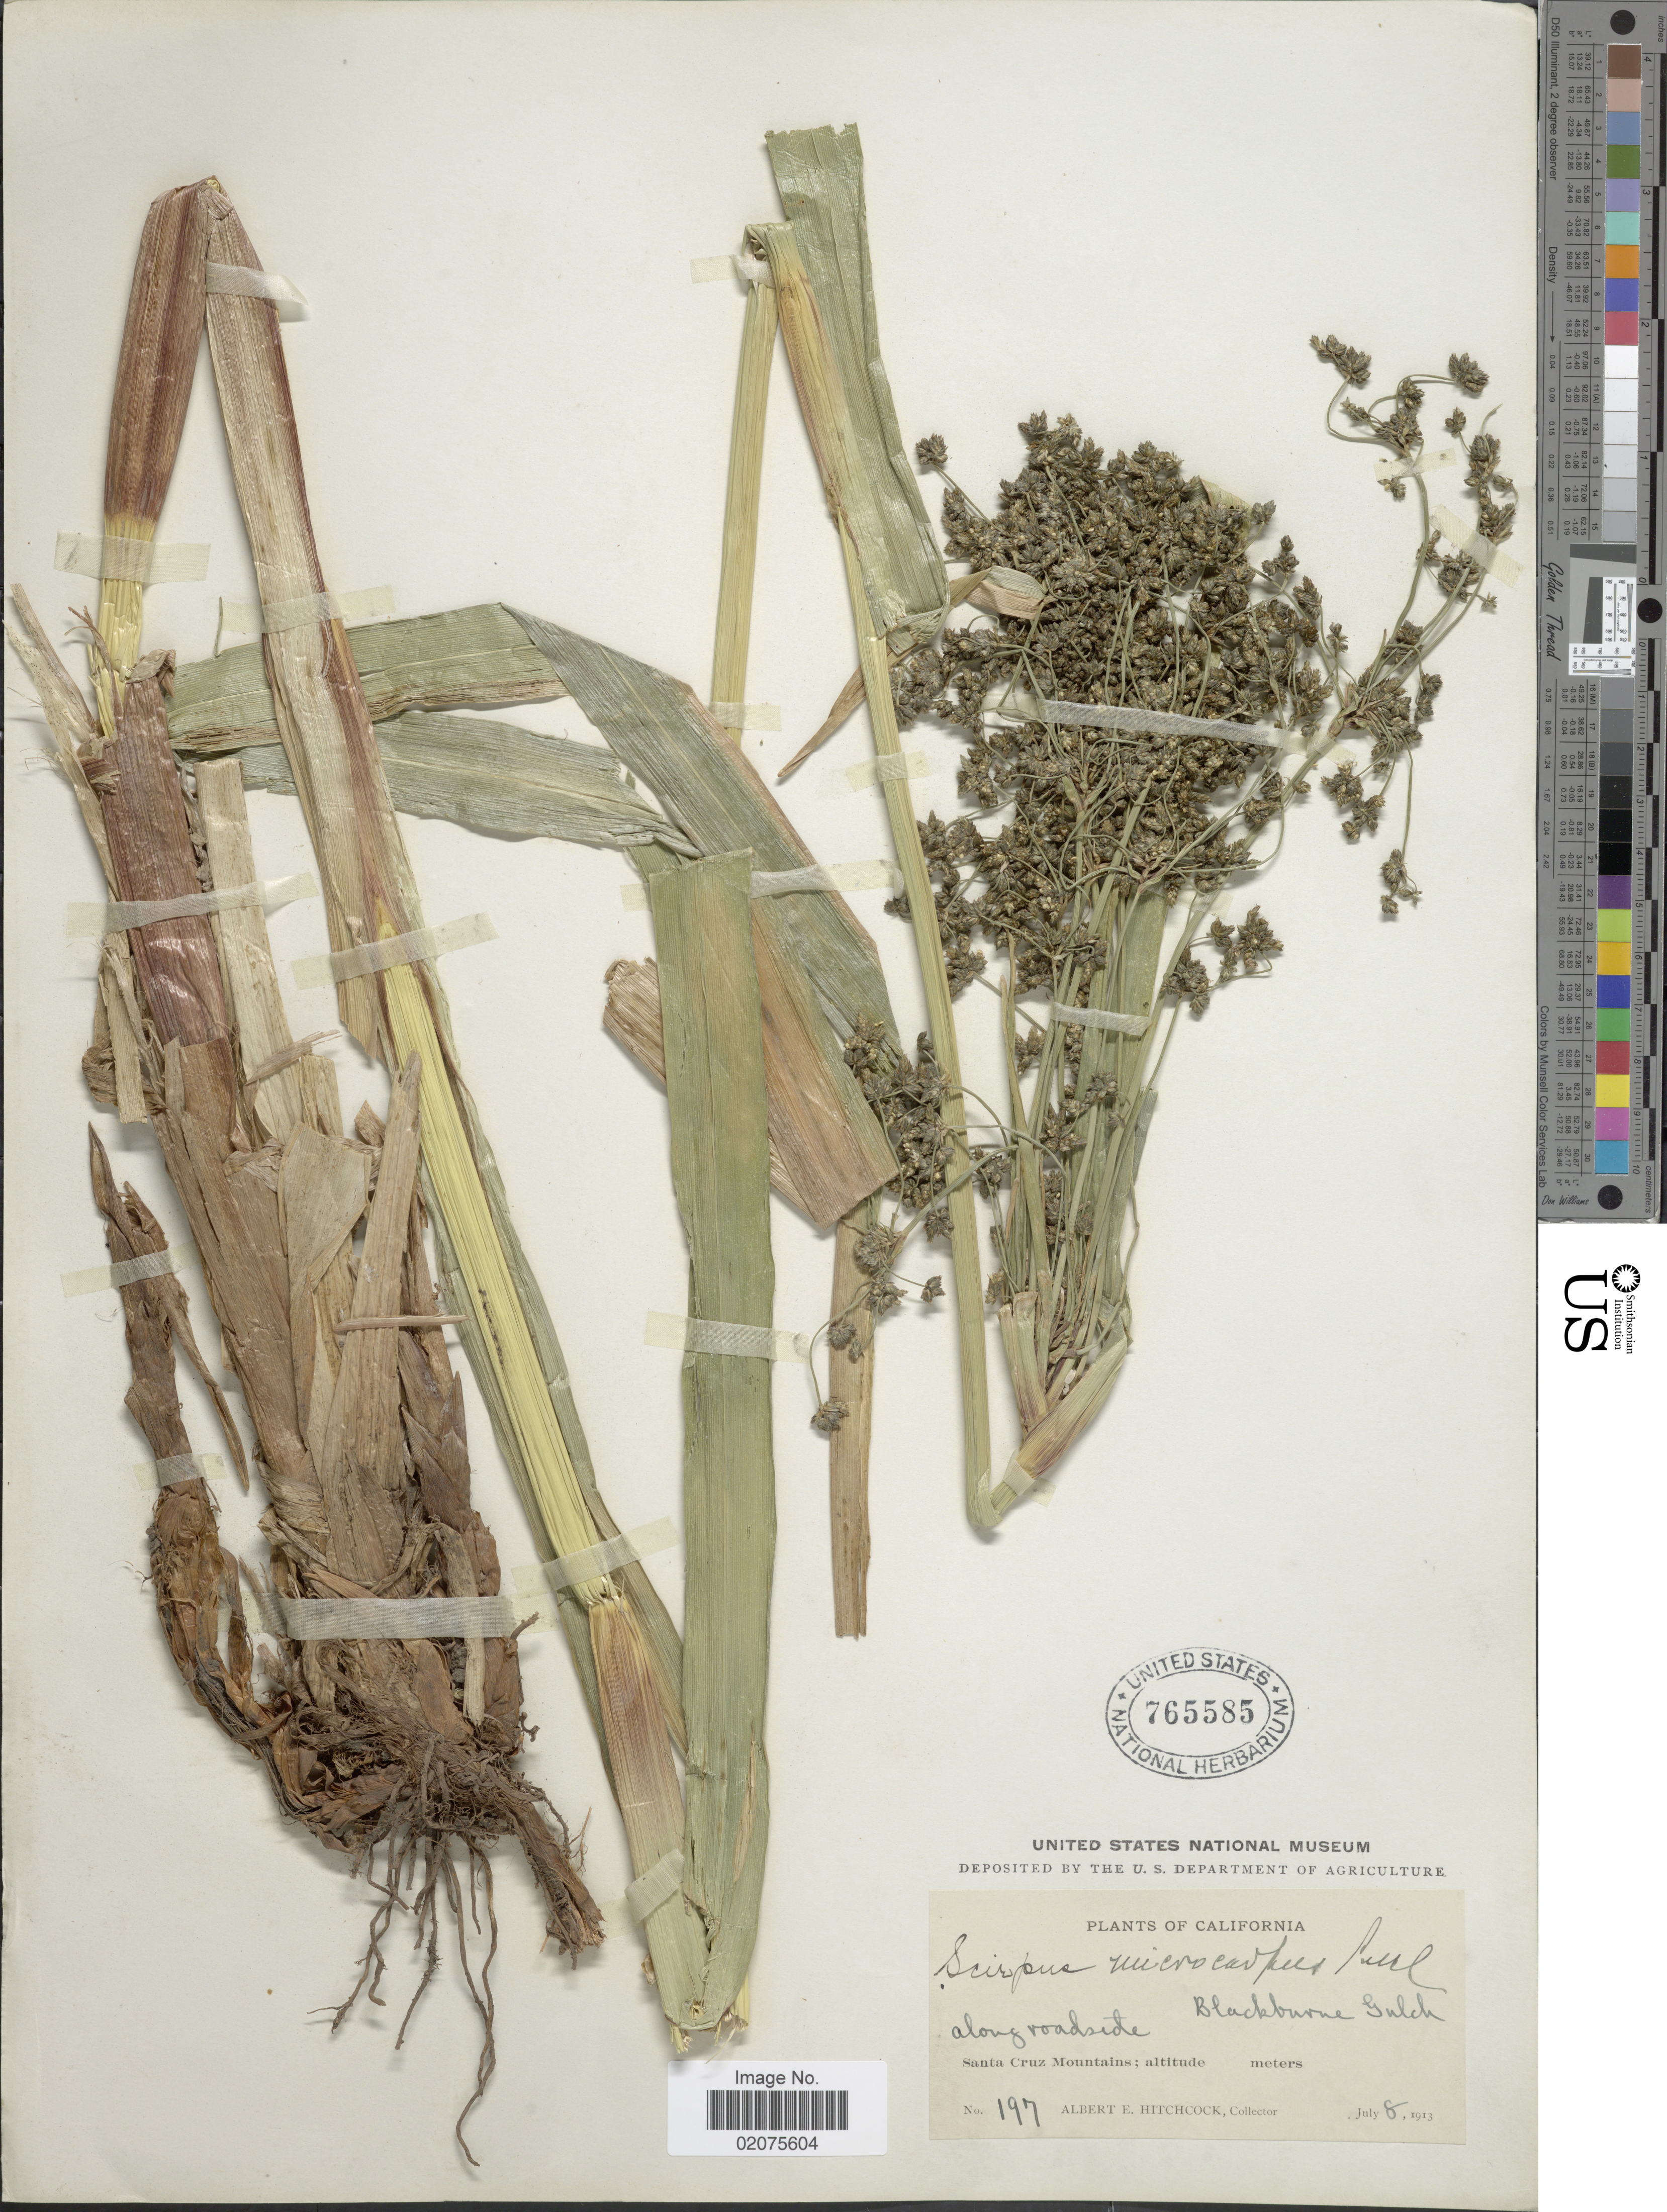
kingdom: Plantae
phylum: Tracheophyta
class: Liliopsida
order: Poales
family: Cyperaceae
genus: Scirpus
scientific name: Scirpus microcarpus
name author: J. Presl & C. Presl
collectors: A. S. Hitchcock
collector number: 197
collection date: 1913-07-08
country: United States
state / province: California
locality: Blackburne Gulch. Along roadside. Santa Cruz Mountains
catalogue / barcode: US 765585